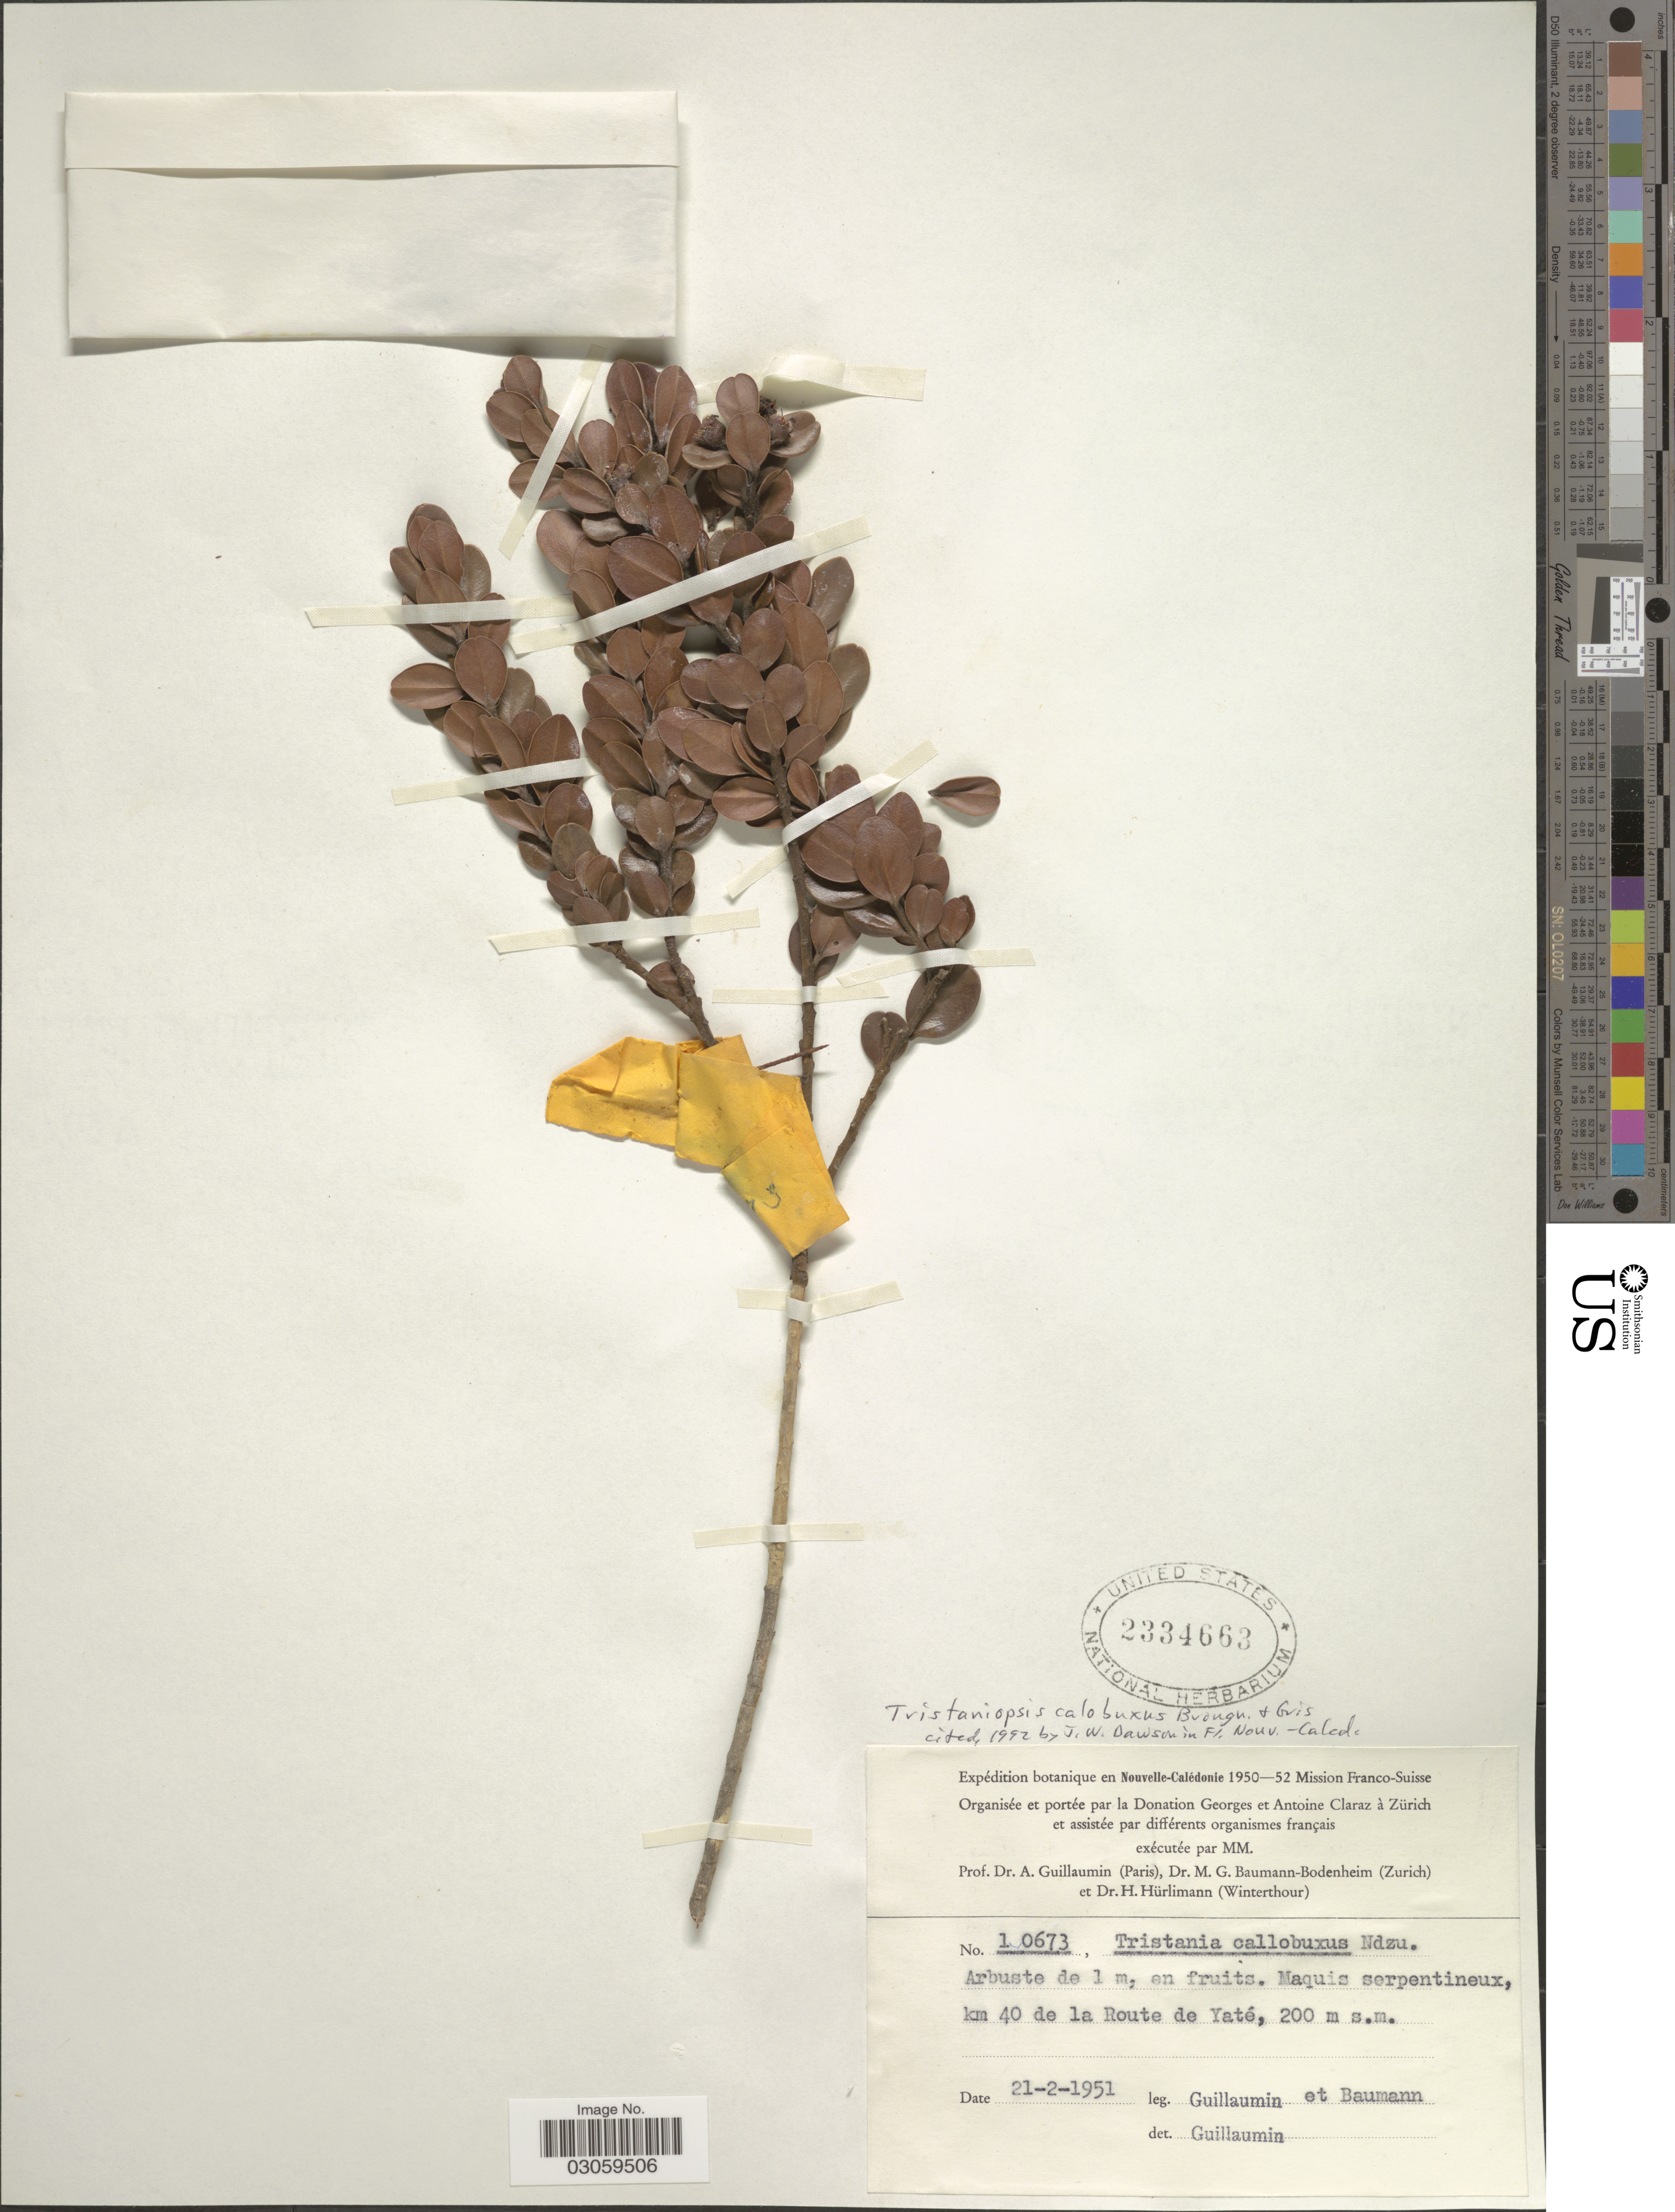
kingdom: Plantae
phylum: Tracheophyta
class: Magnoliopsida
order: Myrtales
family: Myrtaceae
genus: Tristaniopsis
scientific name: Tristaniopsis callobuxus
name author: Brongn. & Gris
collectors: A. Guillaumin & M. G. Baumann-Bodenheim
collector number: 10673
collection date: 1951-02-21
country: New Caledonia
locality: Nouvelle-Calédonie. Maquis serpentineux, km 40 de la Route de Yaté.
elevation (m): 200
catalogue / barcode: US 2334663